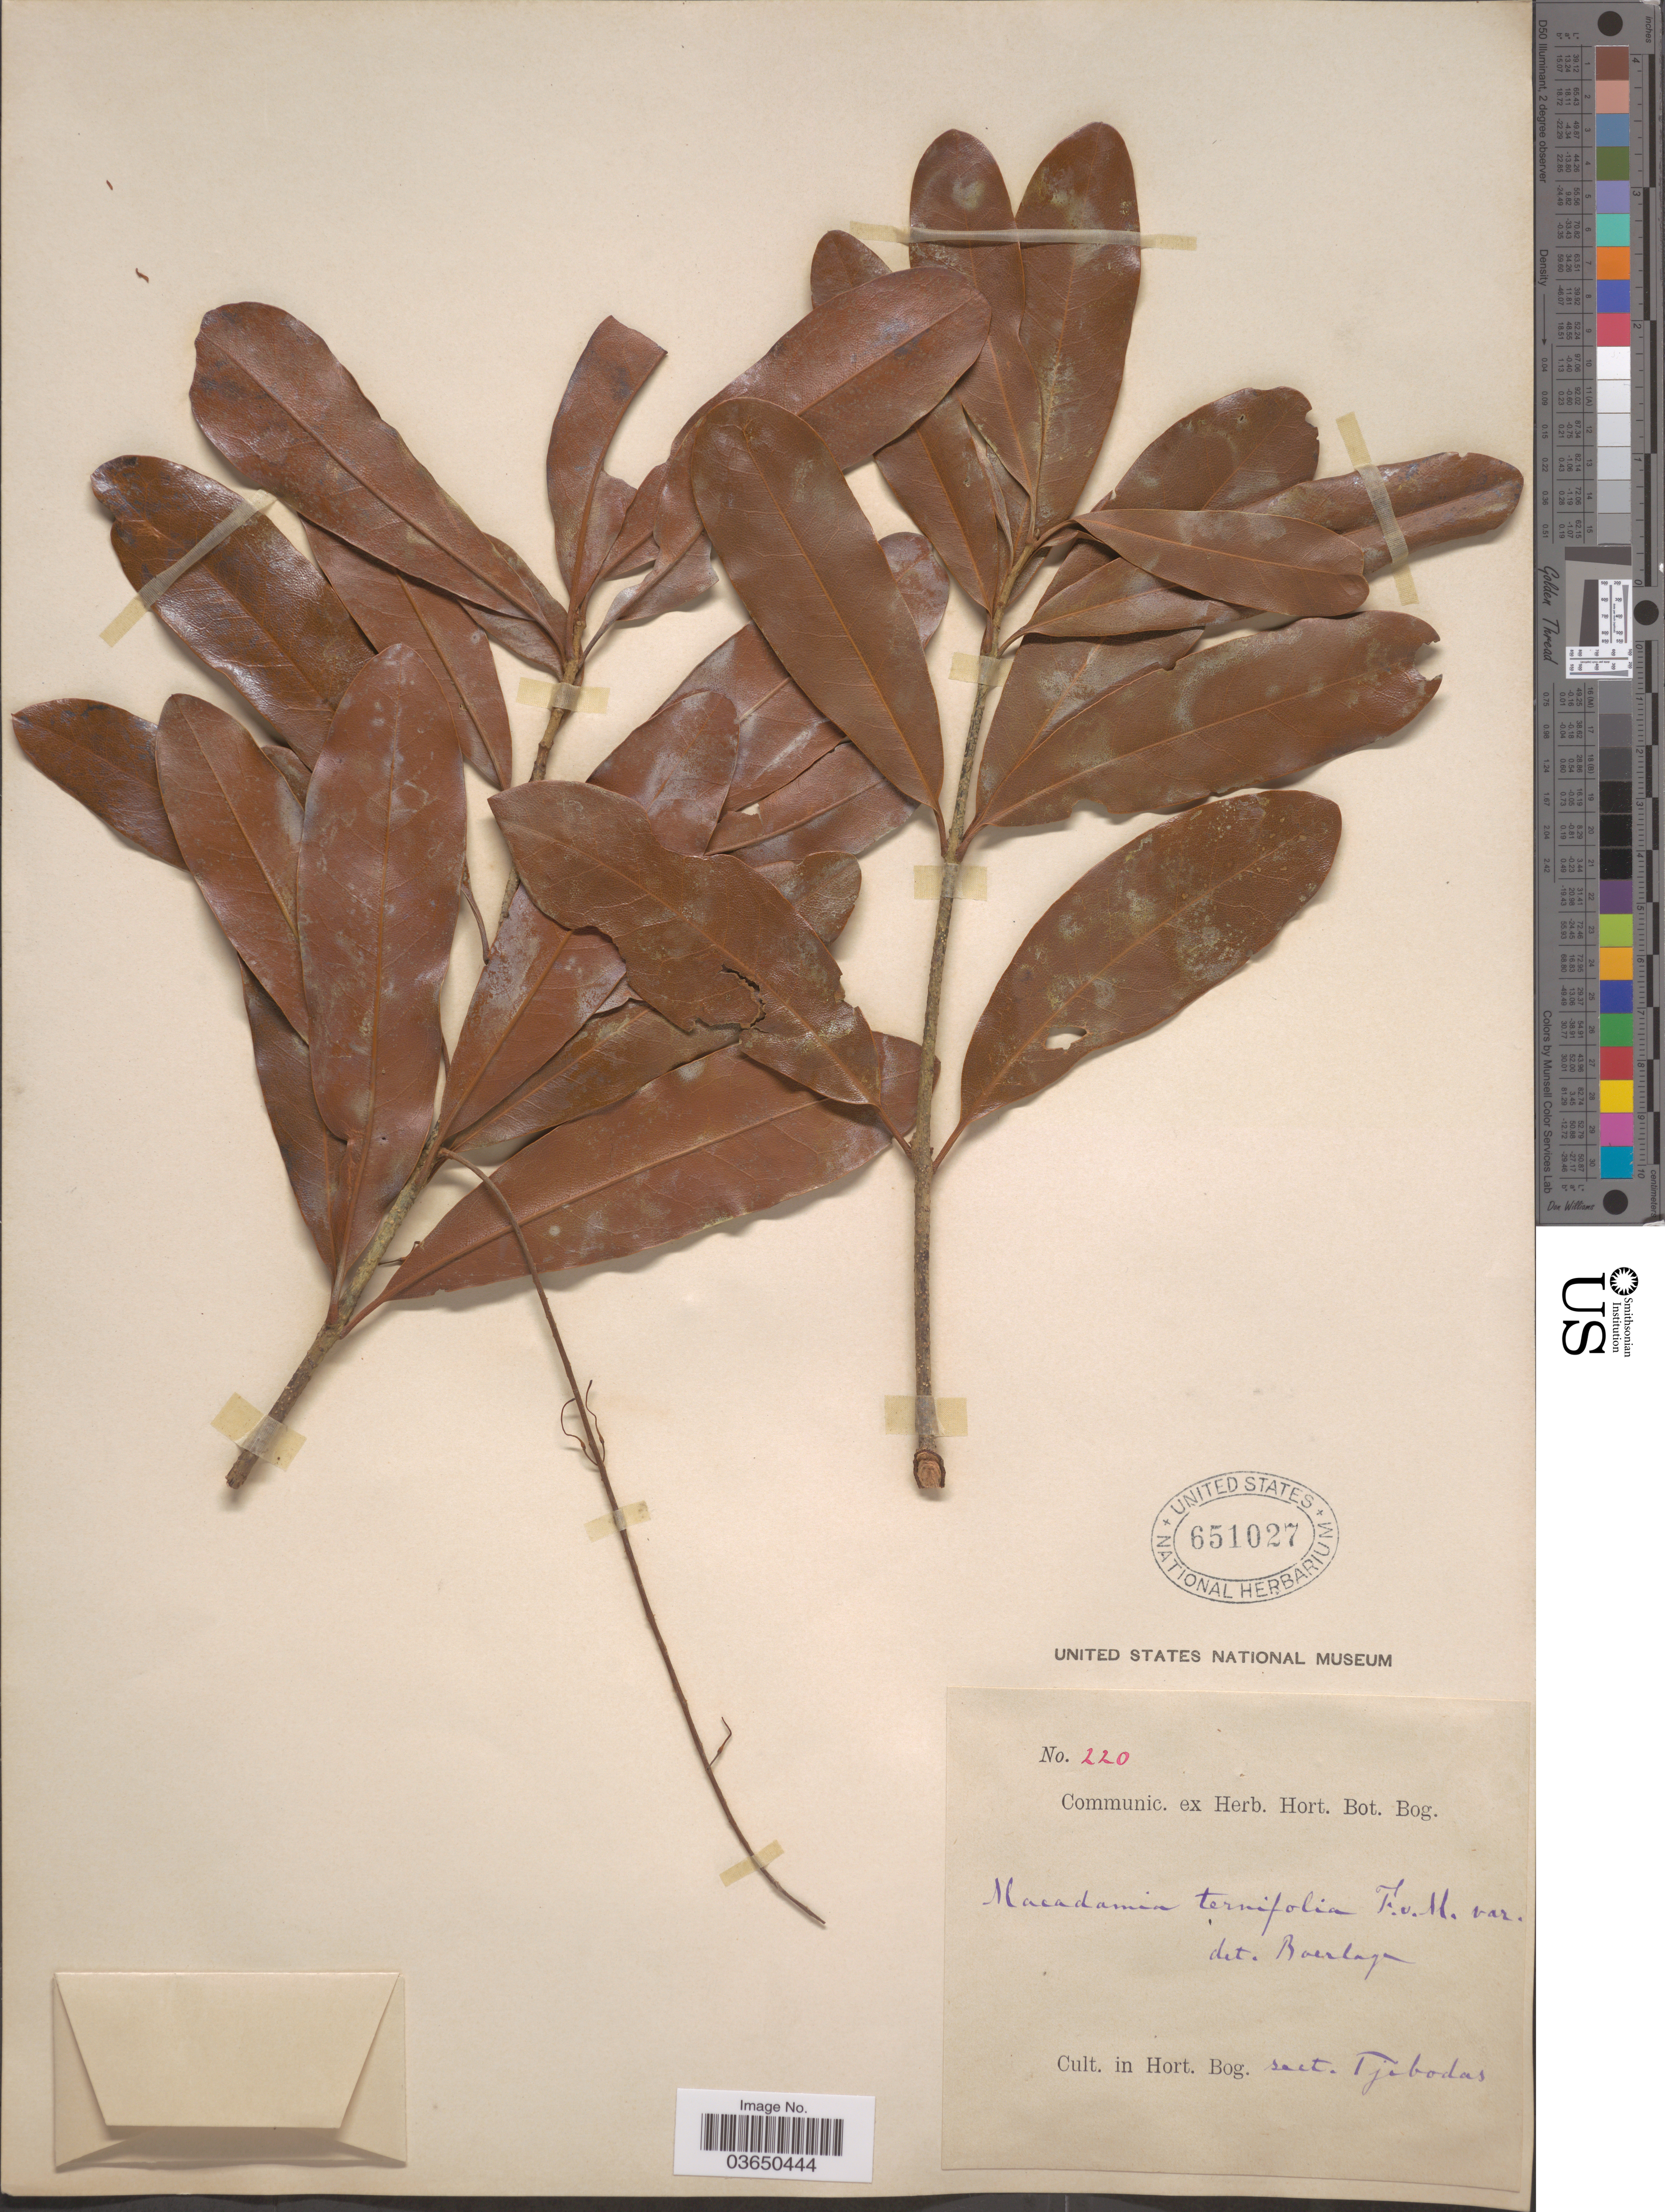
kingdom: Plantae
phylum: Tracheophyta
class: Magnoliopsida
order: Proteales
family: Proteaceae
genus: Macadamia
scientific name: Macadamia ternifolia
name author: F. Muell.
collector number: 220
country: Indonesia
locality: Cult. in Hort. Bog. sect. Tjibodas.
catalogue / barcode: US 651027